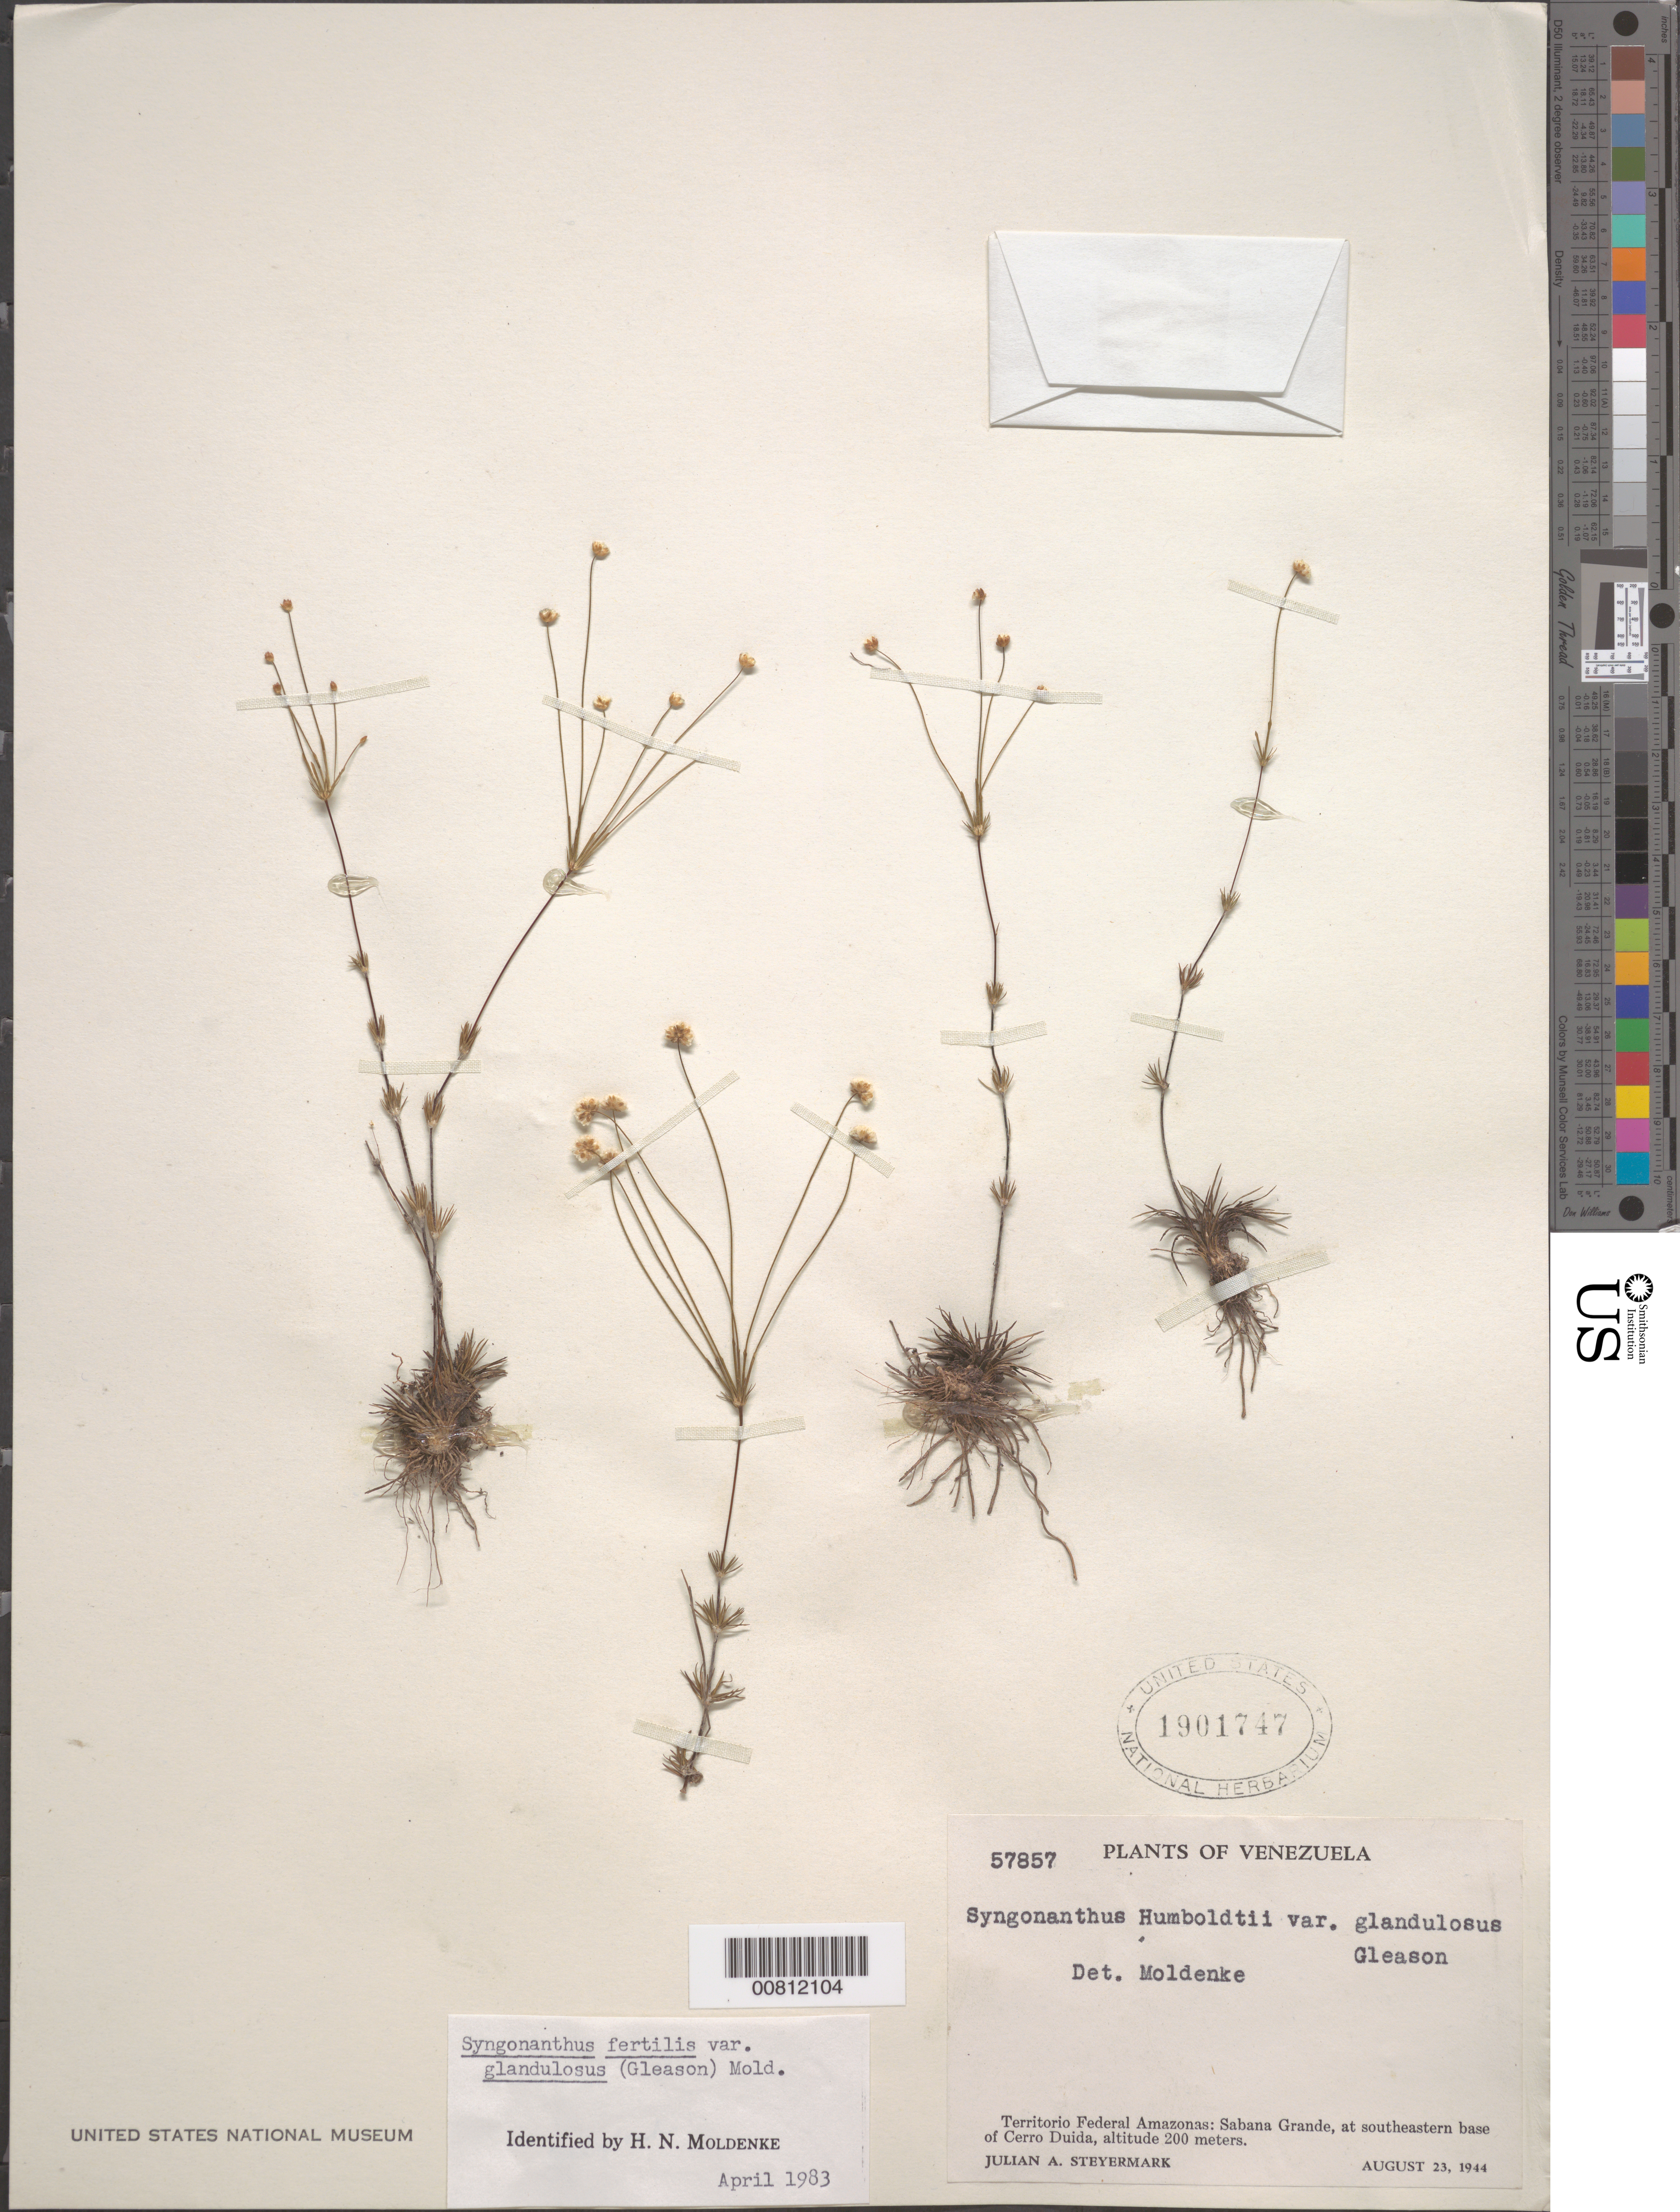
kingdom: Plantae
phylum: Tracheophyta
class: Liliopsida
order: Poales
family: Eriocaulaceae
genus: Syngonanthus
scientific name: Syngonanthus fertilis var. glandulosus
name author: (Gleason) Moldenke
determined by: Moldenke, H. N.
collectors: J. Steyermark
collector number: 57857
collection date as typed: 23-Aug-44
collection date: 1944-08-23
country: Venezuela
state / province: Amazonas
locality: Sabana Grande, at SE base of Cerro Duida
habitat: Base of cerro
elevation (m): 200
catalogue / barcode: US 1901747